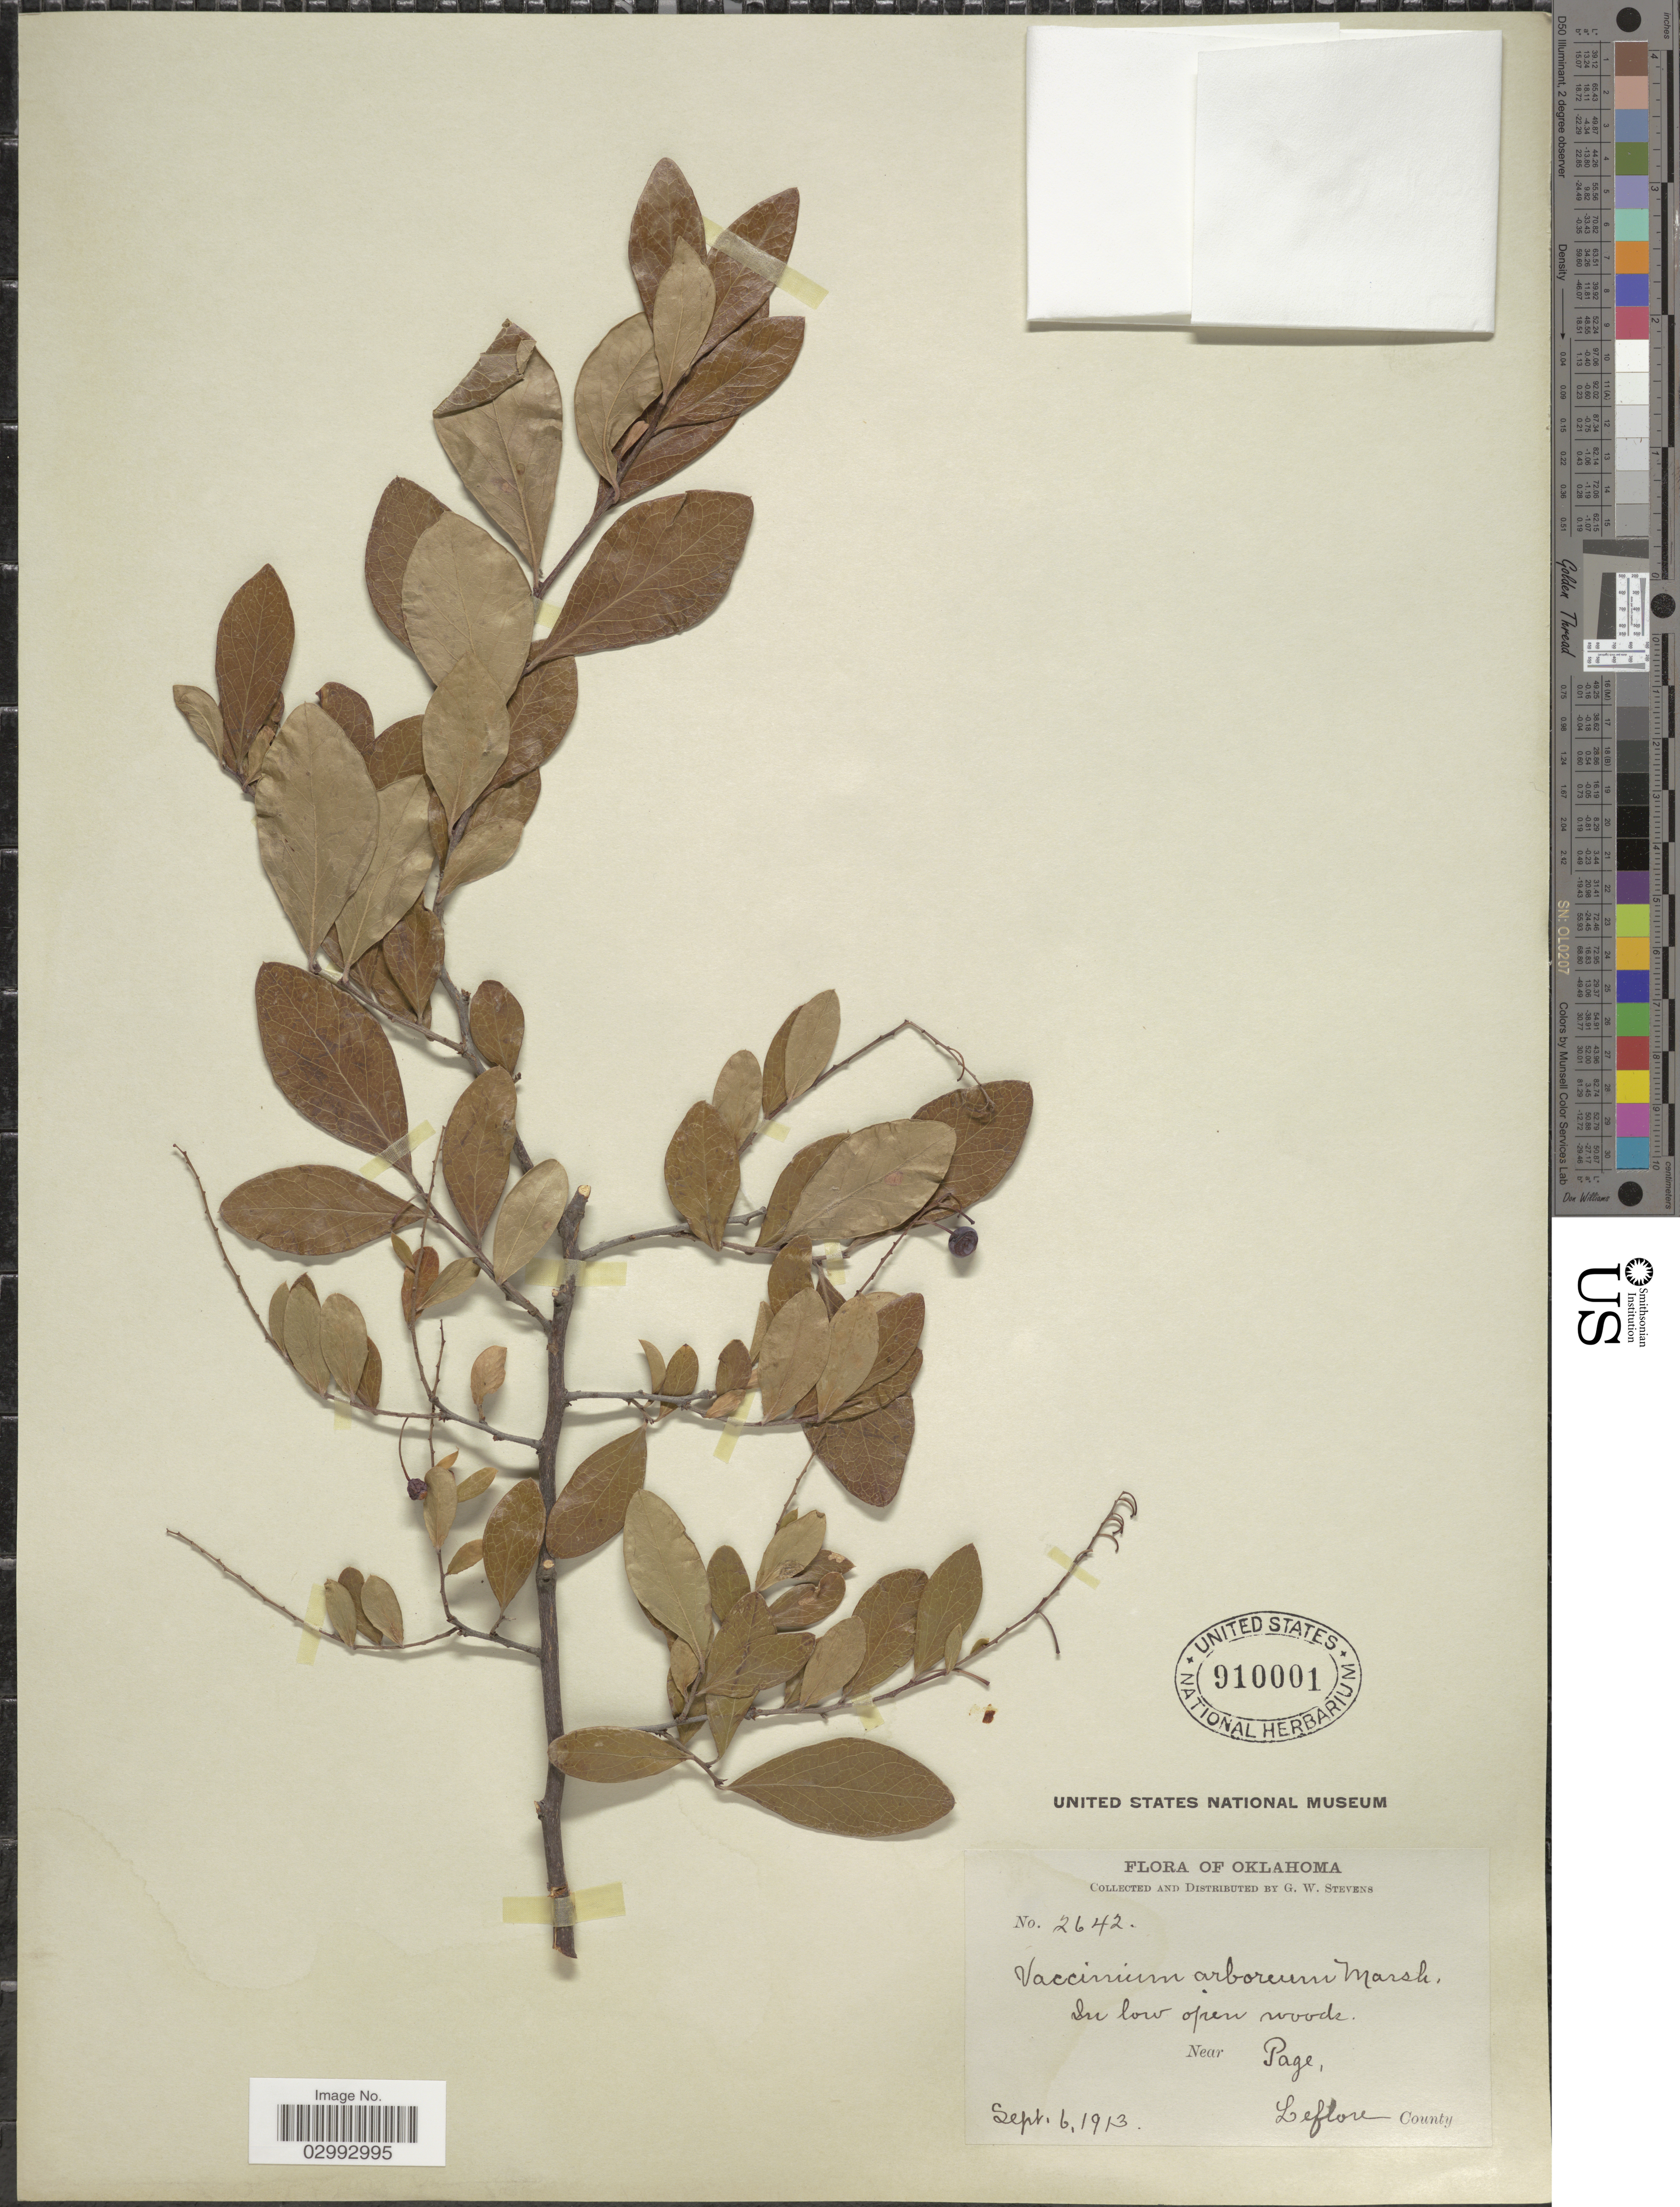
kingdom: Plantae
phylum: Tracheophyta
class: Magnoliopsida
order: Ericales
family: Ericaceae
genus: Batodendron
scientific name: Batodendron arboreum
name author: Nutt.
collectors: G. W. Stevens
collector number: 2642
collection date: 1913-09-06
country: United States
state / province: Oklahoma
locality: In low open woods. Near Page, Leflore County.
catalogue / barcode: US 910001